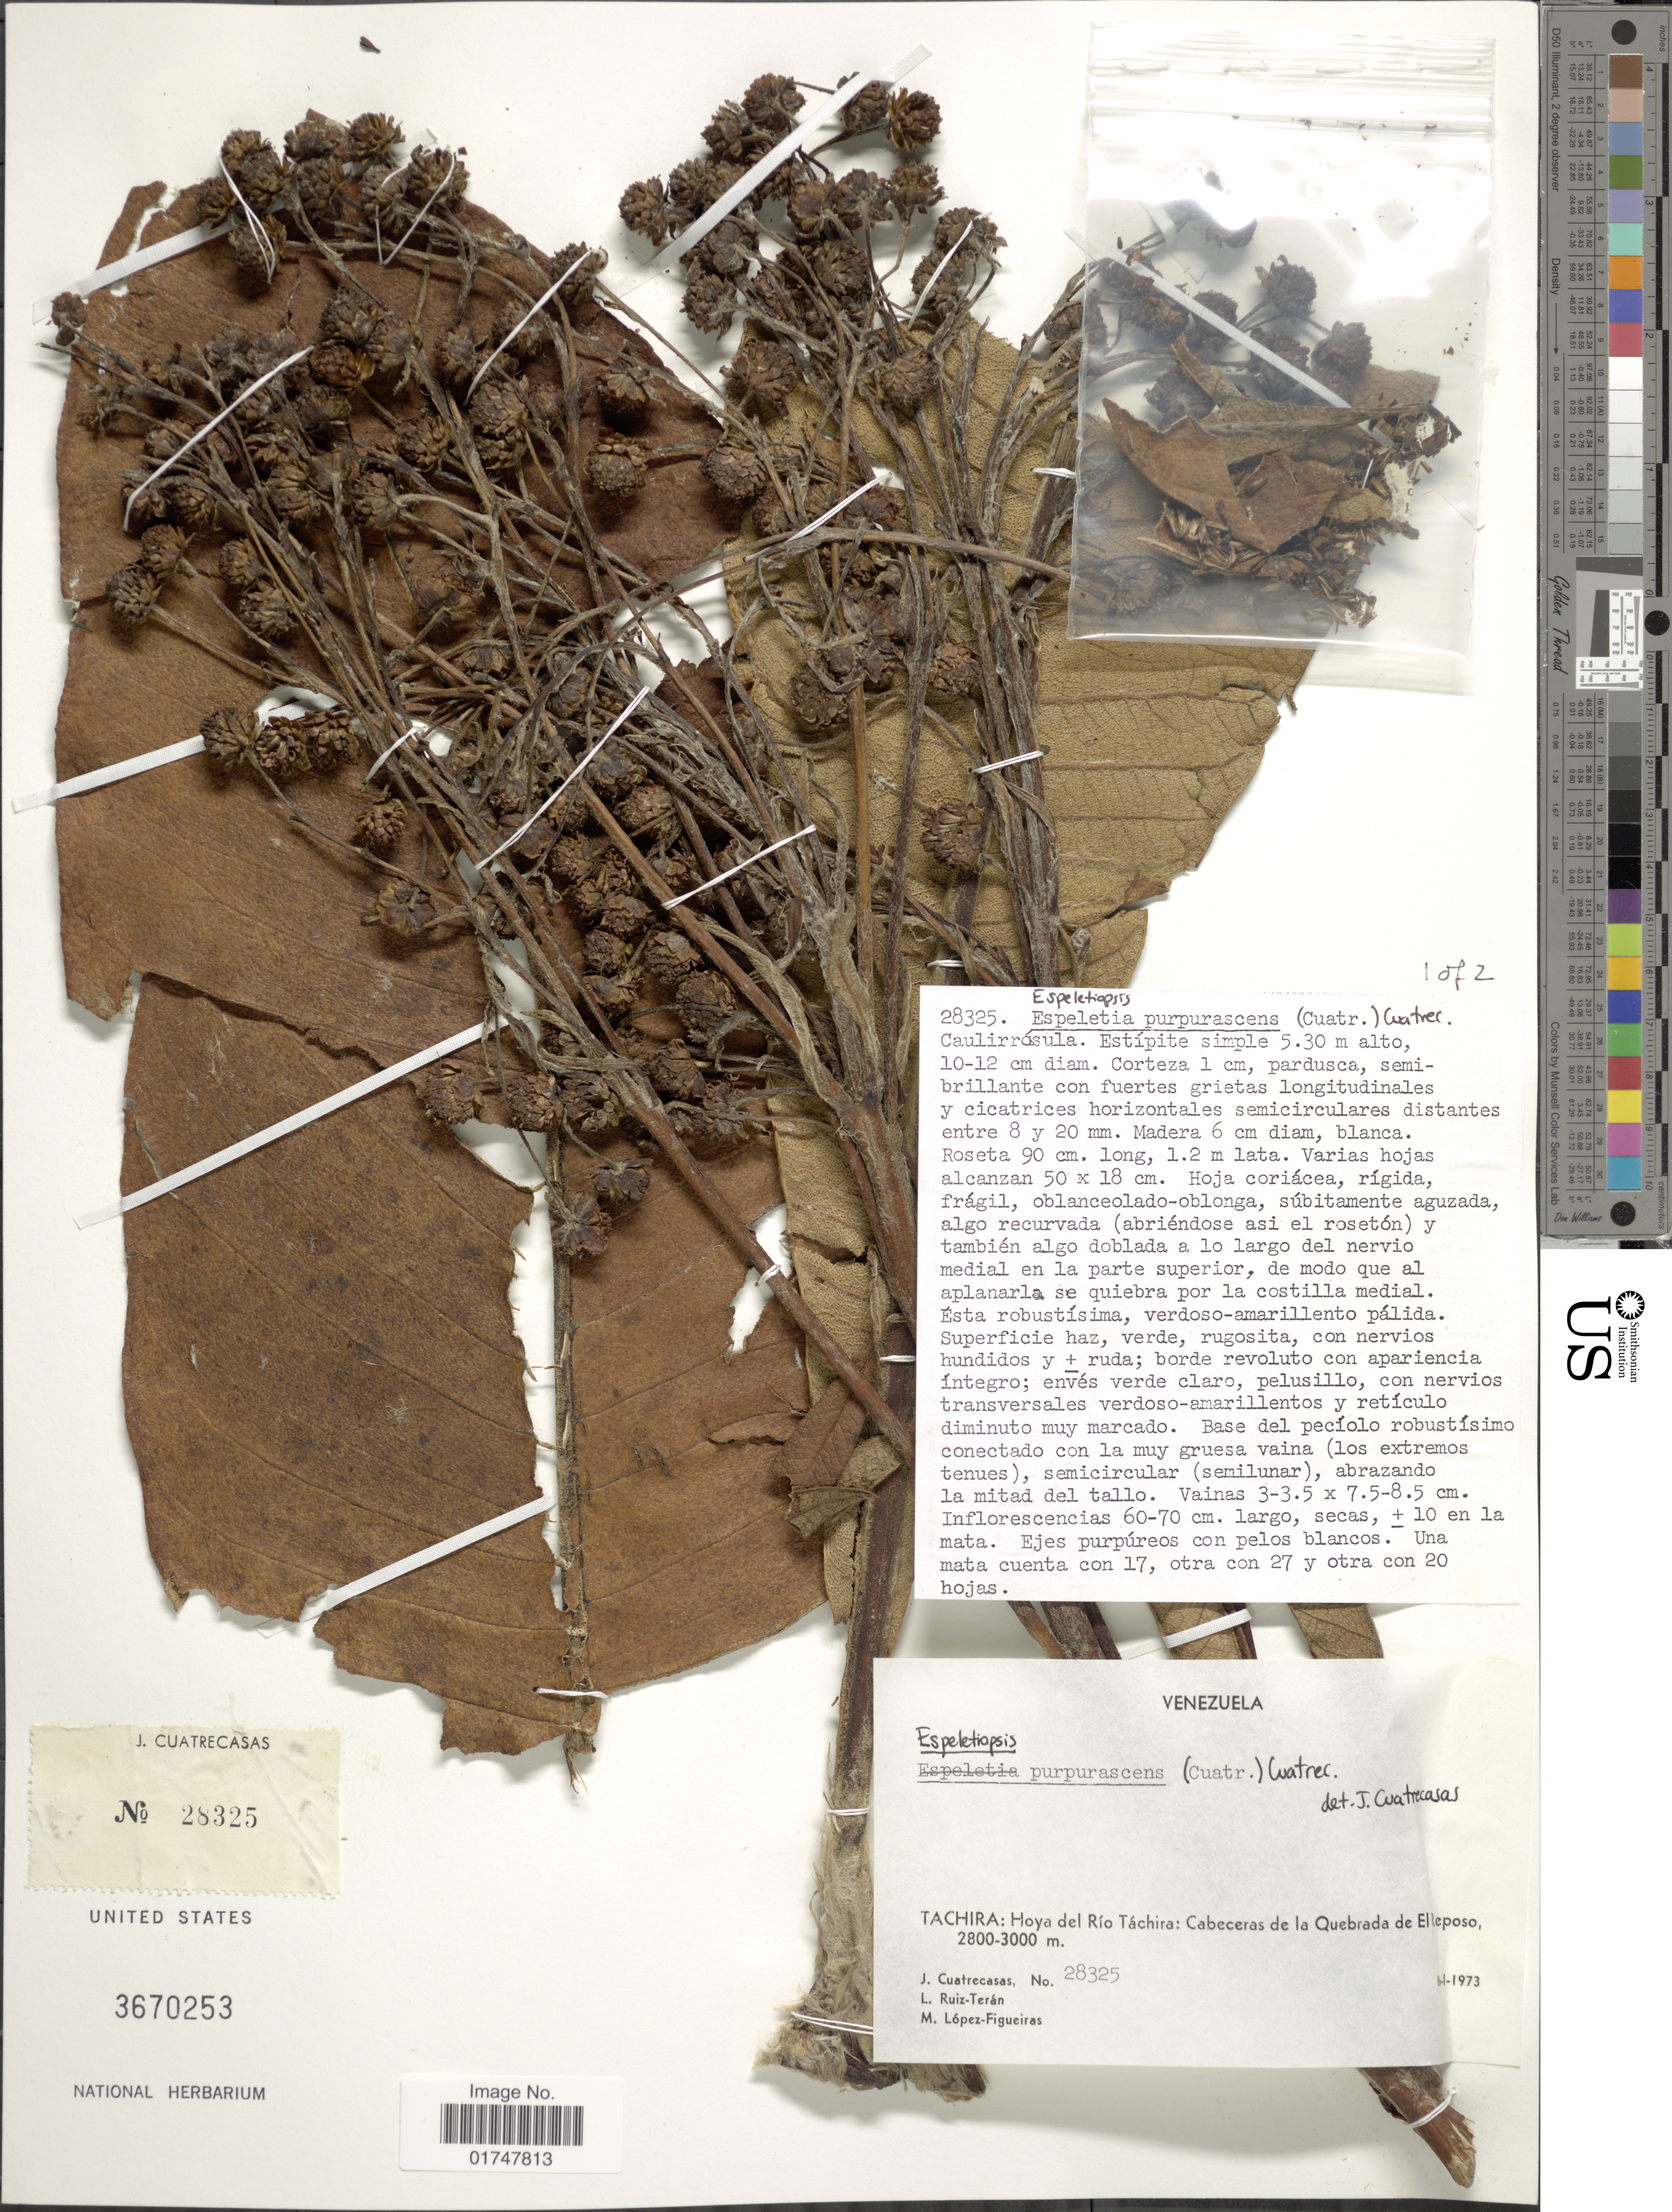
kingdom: Plantae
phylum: Tracheophyta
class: Magnoliopsida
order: Asterales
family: Asteraceae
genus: Espeletiopsis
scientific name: Espeletiopsis purpurascens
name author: (Cuatrec.) Cuatrec.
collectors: J. Cuatrecasas, L. E. Ruíz-Terán & M. López Figueiras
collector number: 28325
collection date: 1973-01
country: Venezuela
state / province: Tachira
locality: Hoya del Río Táchira: Cabeceras de la Quebrada de El Reposo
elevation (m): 2800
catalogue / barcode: US 3670253